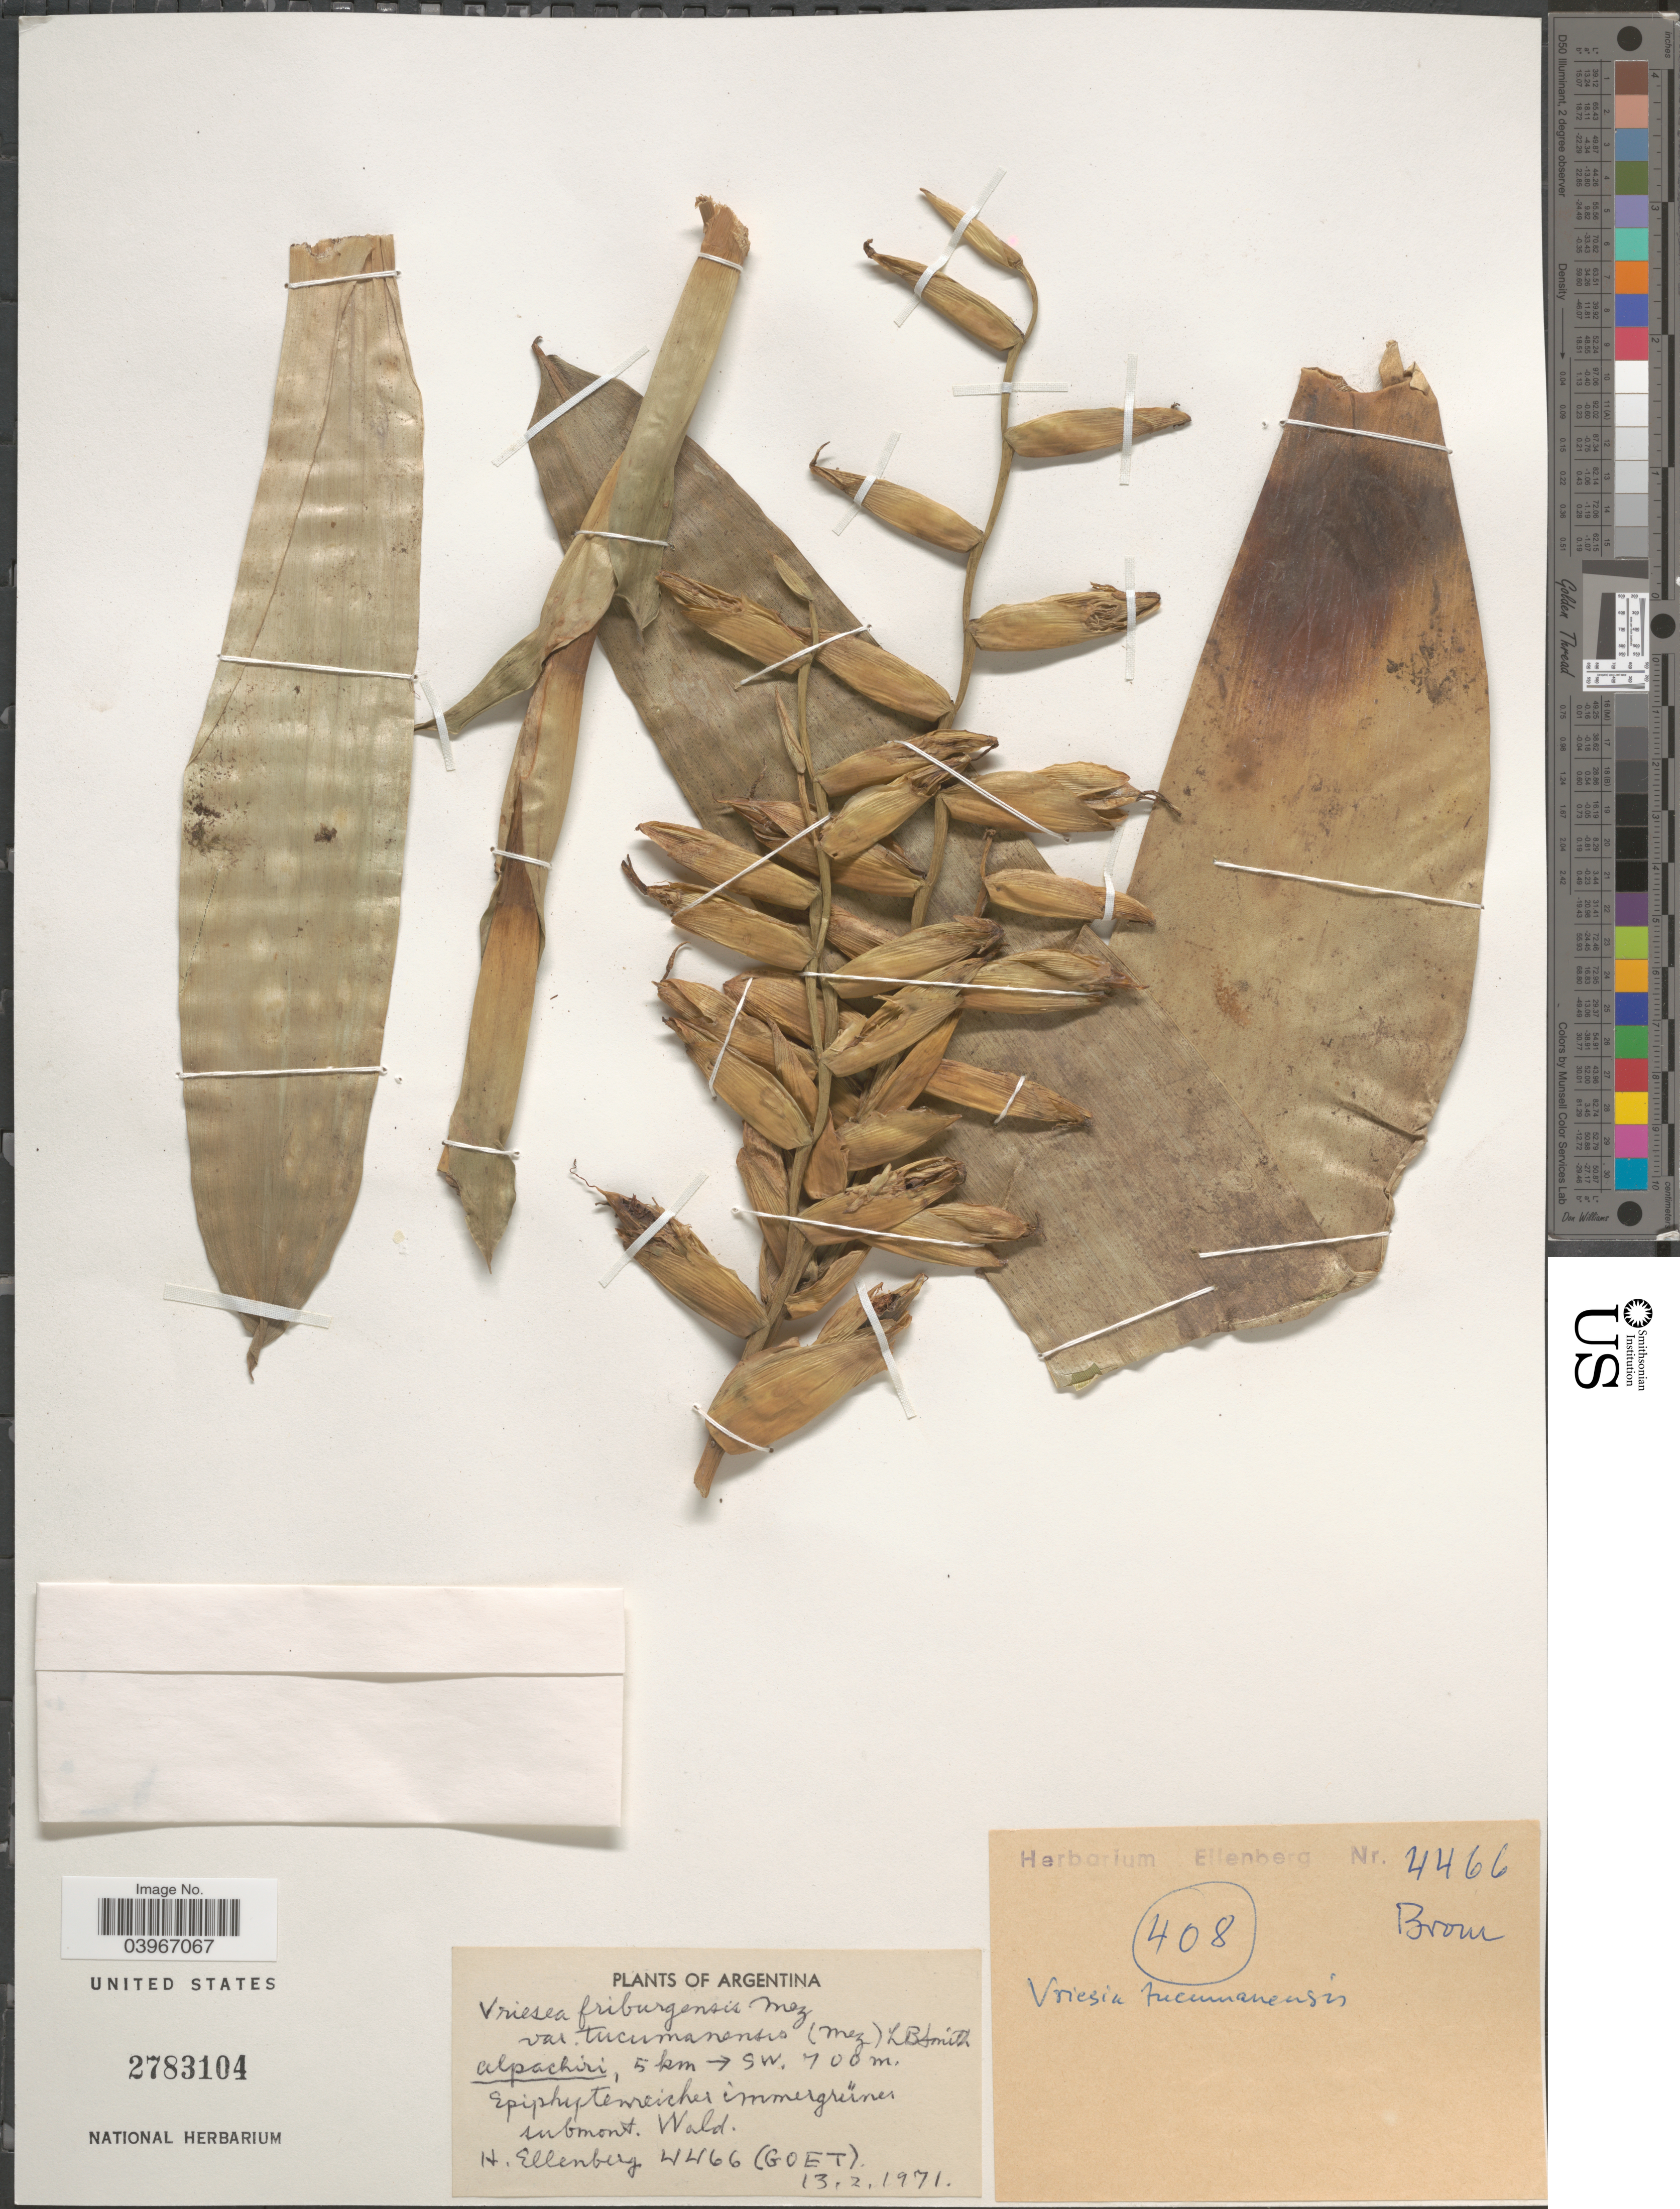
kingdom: Plantae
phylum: Tracheophyta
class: Liliopsida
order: Poales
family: Bromeliaceae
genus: Vriesea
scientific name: Vriesea friburgensis var. tucumanensis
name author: (Mez) L.B. Sm.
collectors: H. Ellenberg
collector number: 4466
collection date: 1971-02-13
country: Argentina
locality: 5 km → SW.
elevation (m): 700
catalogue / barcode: US 2783104